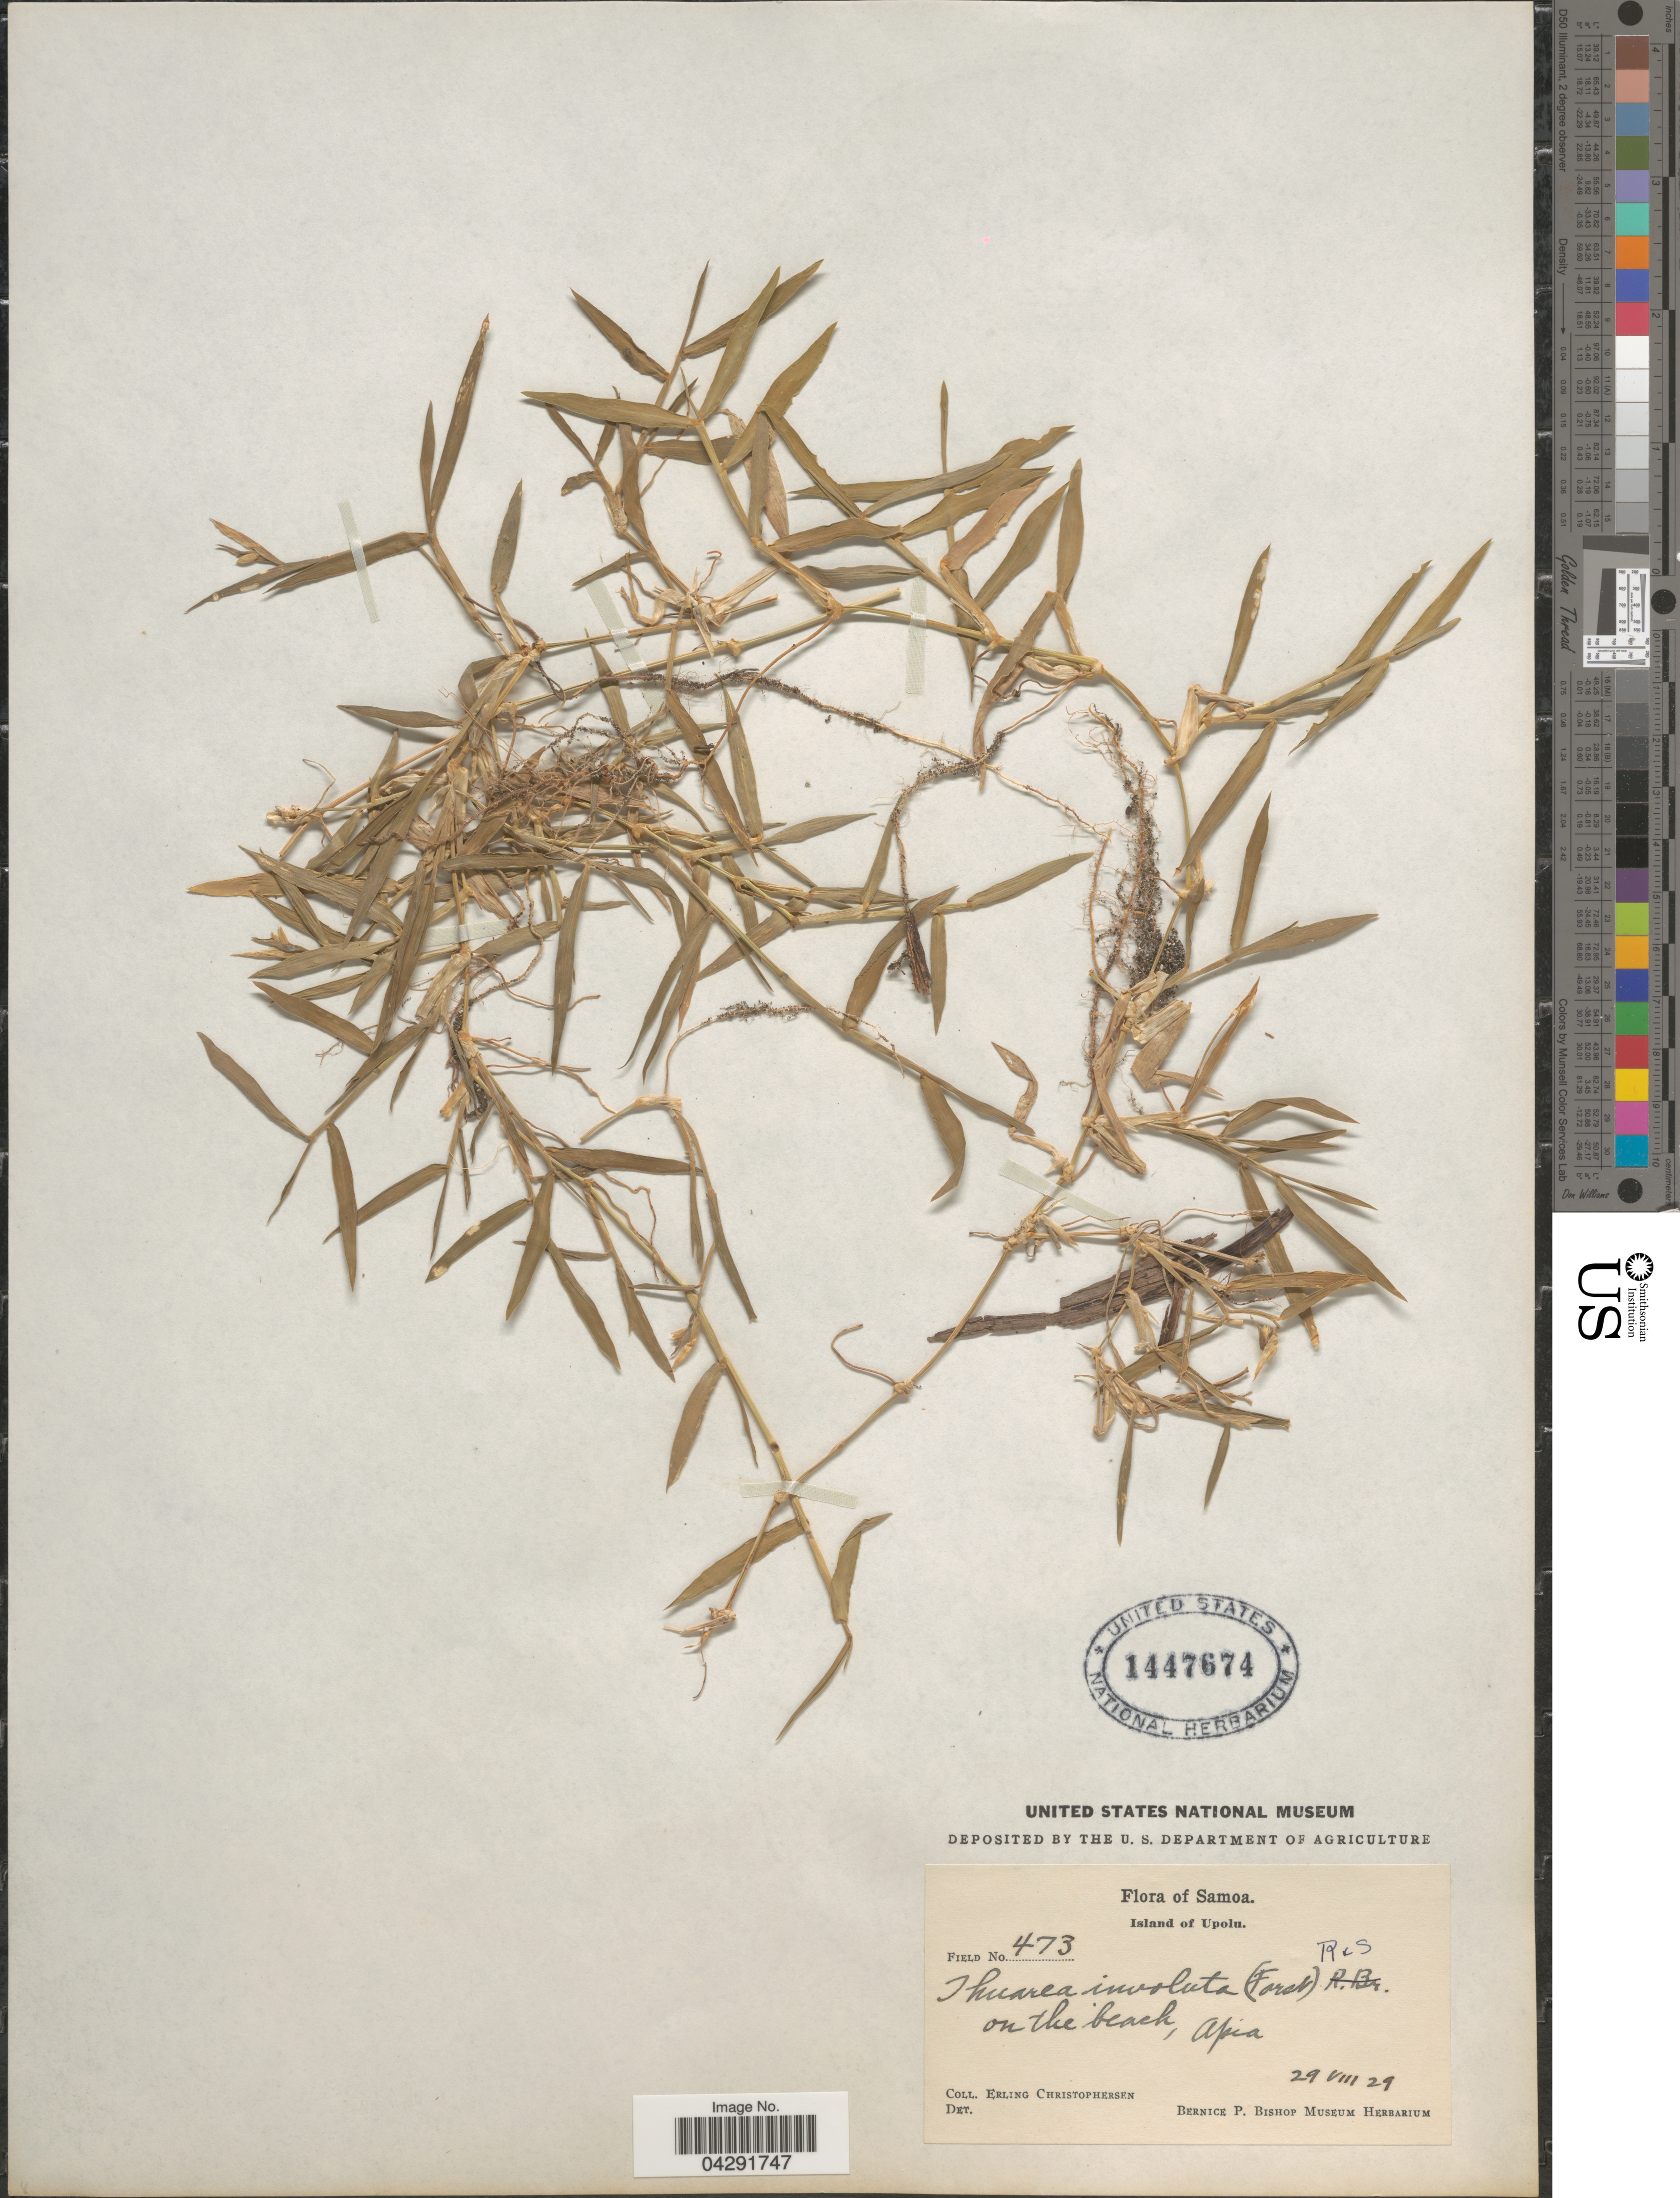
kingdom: Plantae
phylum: Tracheophyta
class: Liliopsida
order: Poales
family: Poaceae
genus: Thuarea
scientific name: Thuarea involuta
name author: (G. Forst.) R. Br. ex Sm.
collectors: E. Christophersen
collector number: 473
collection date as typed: Transcribed d/m/y: 29/8/29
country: Samoa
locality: Samoa. Island of Upolu. On the beach, Apia.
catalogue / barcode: US 1447674